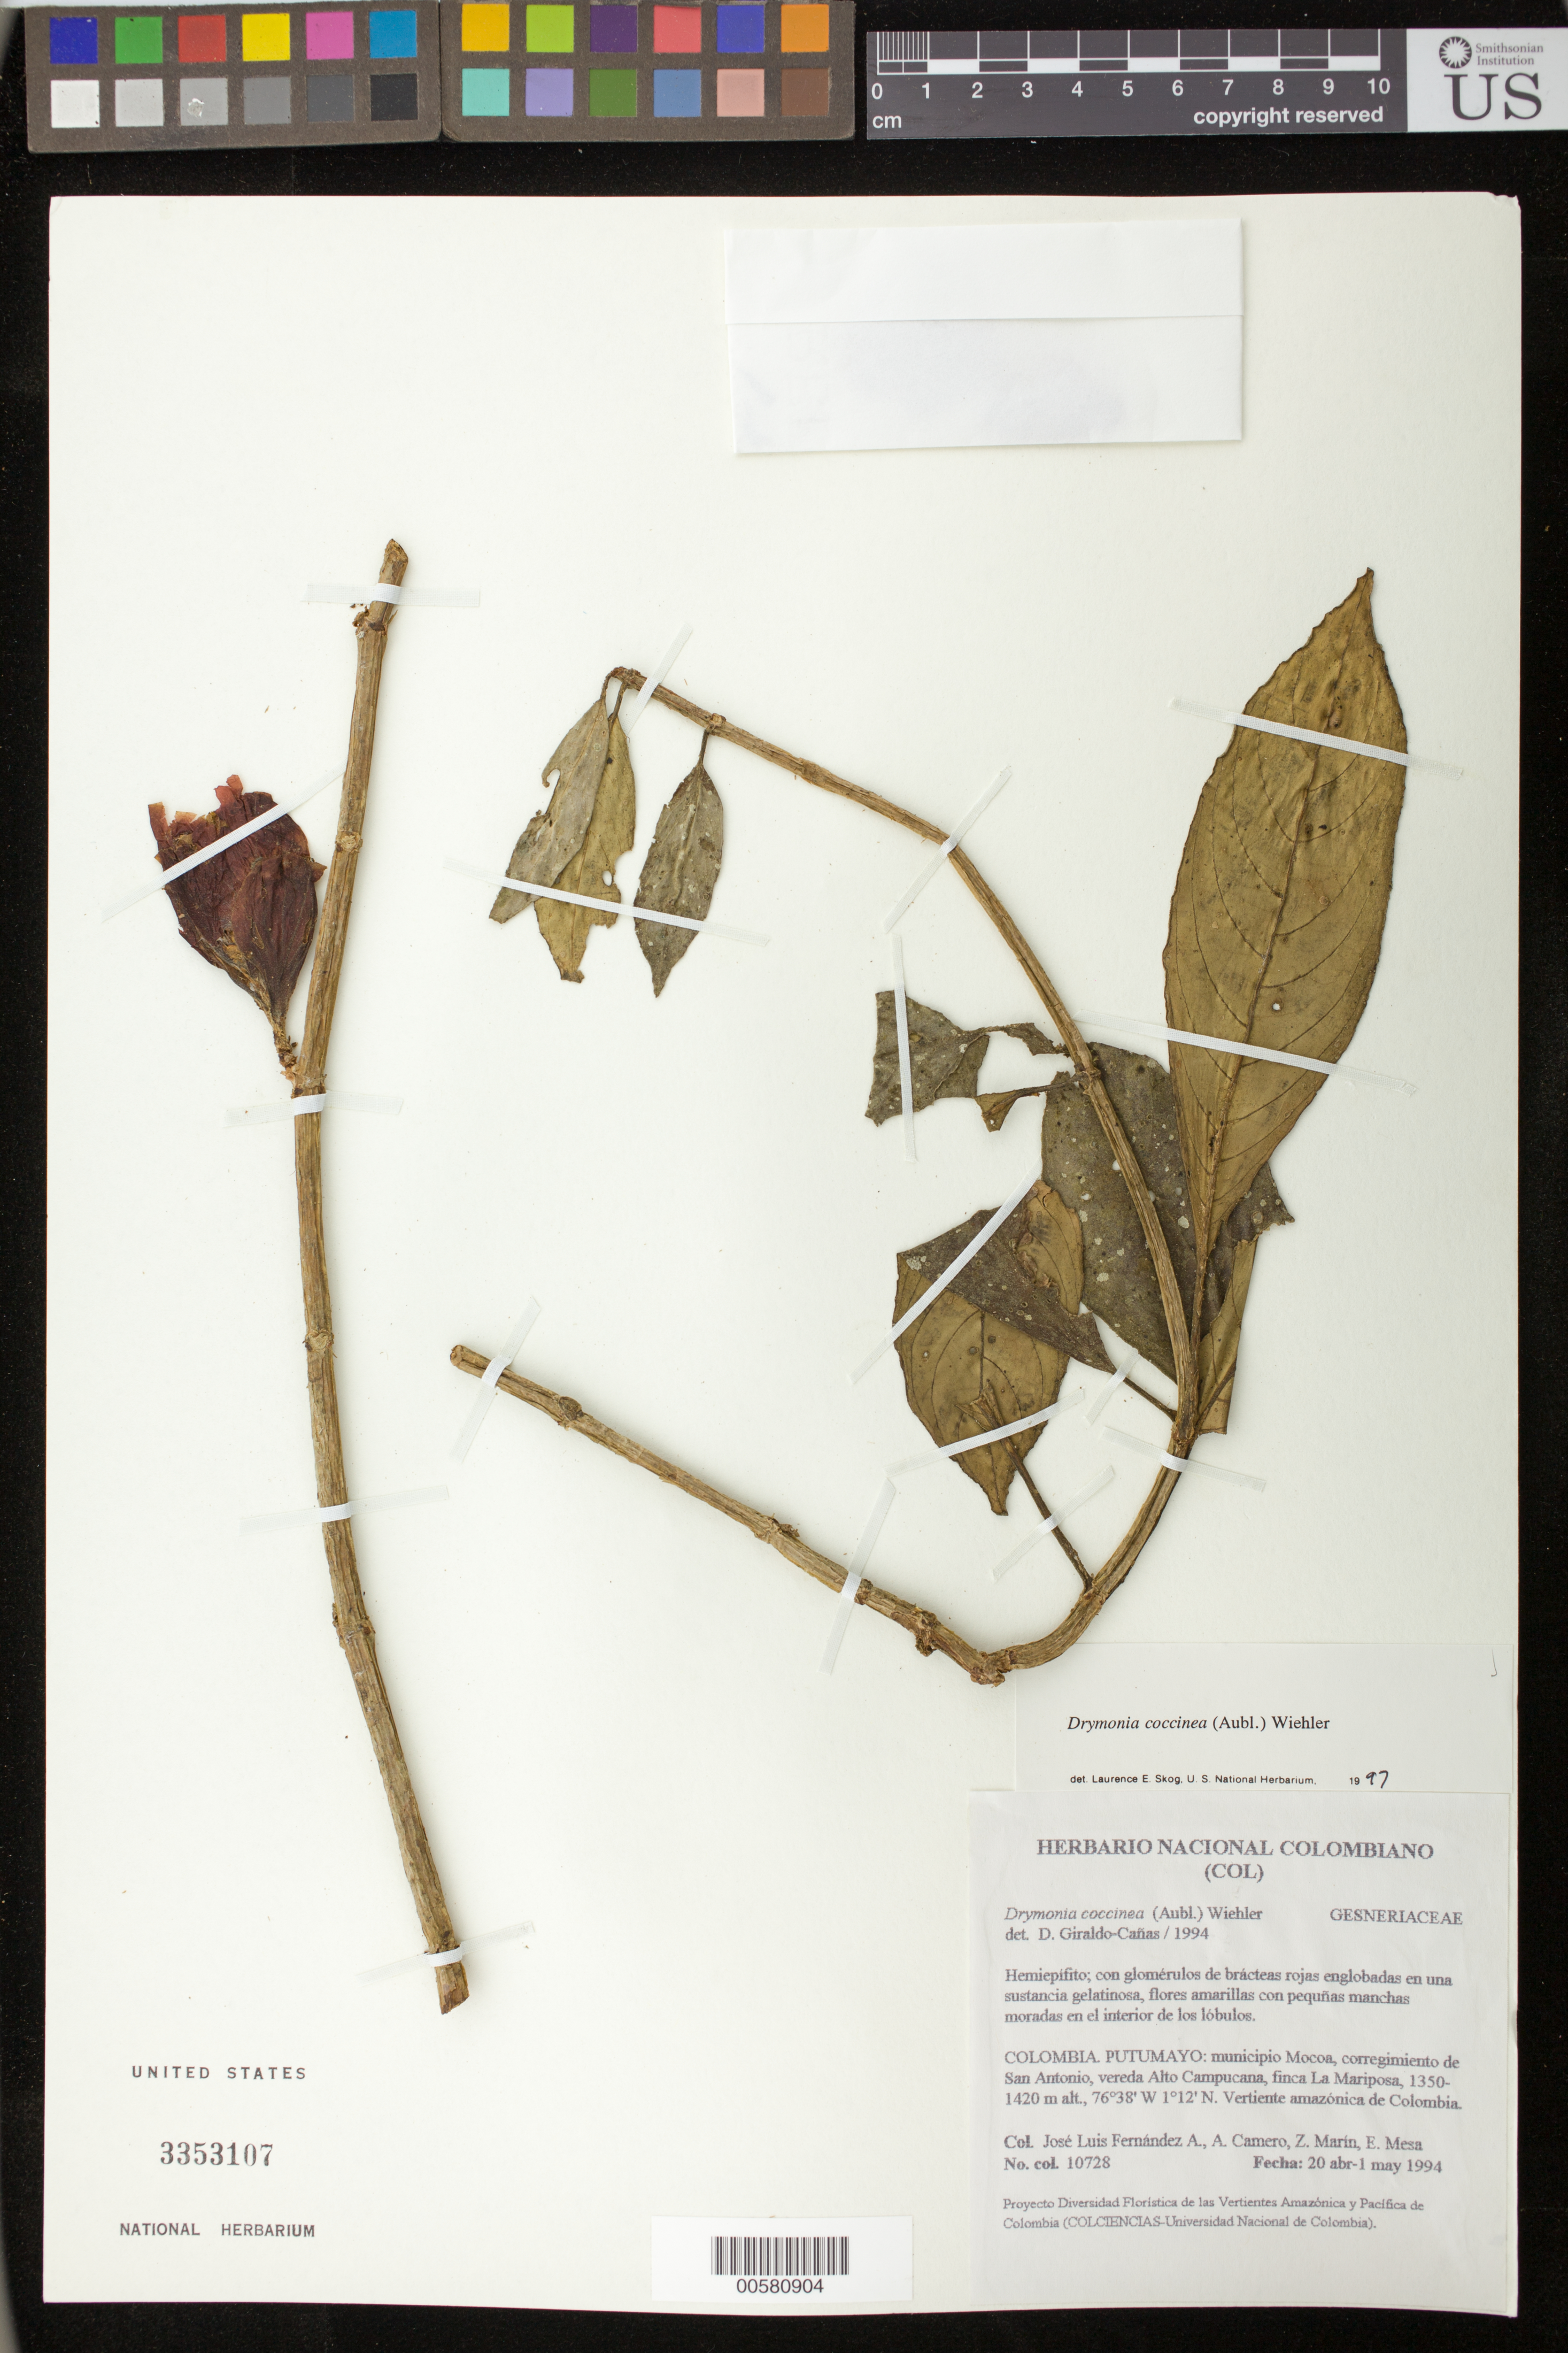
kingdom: Plantae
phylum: Tracheophyta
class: Magnoliopsida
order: Lamiales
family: Gesneriaceae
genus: Drymonia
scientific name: Drymonia coccinea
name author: (Aubl.) Wiehler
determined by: Skog, Laurence E.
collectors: J. L. Fernández-Alonso, A. A. Camero, Z. Marin & E. Mesa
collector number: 10728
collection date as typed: Apr-May 1994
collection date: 1994-04/1994-05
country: Colombia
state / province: Putumayo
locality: Mpio. Mocoa, corregimiento de San Antonio, vereda Alto Campucana, finca La Mariposa, vertiente amazónica de Colombia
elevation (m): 1350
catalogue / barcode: US 3353107